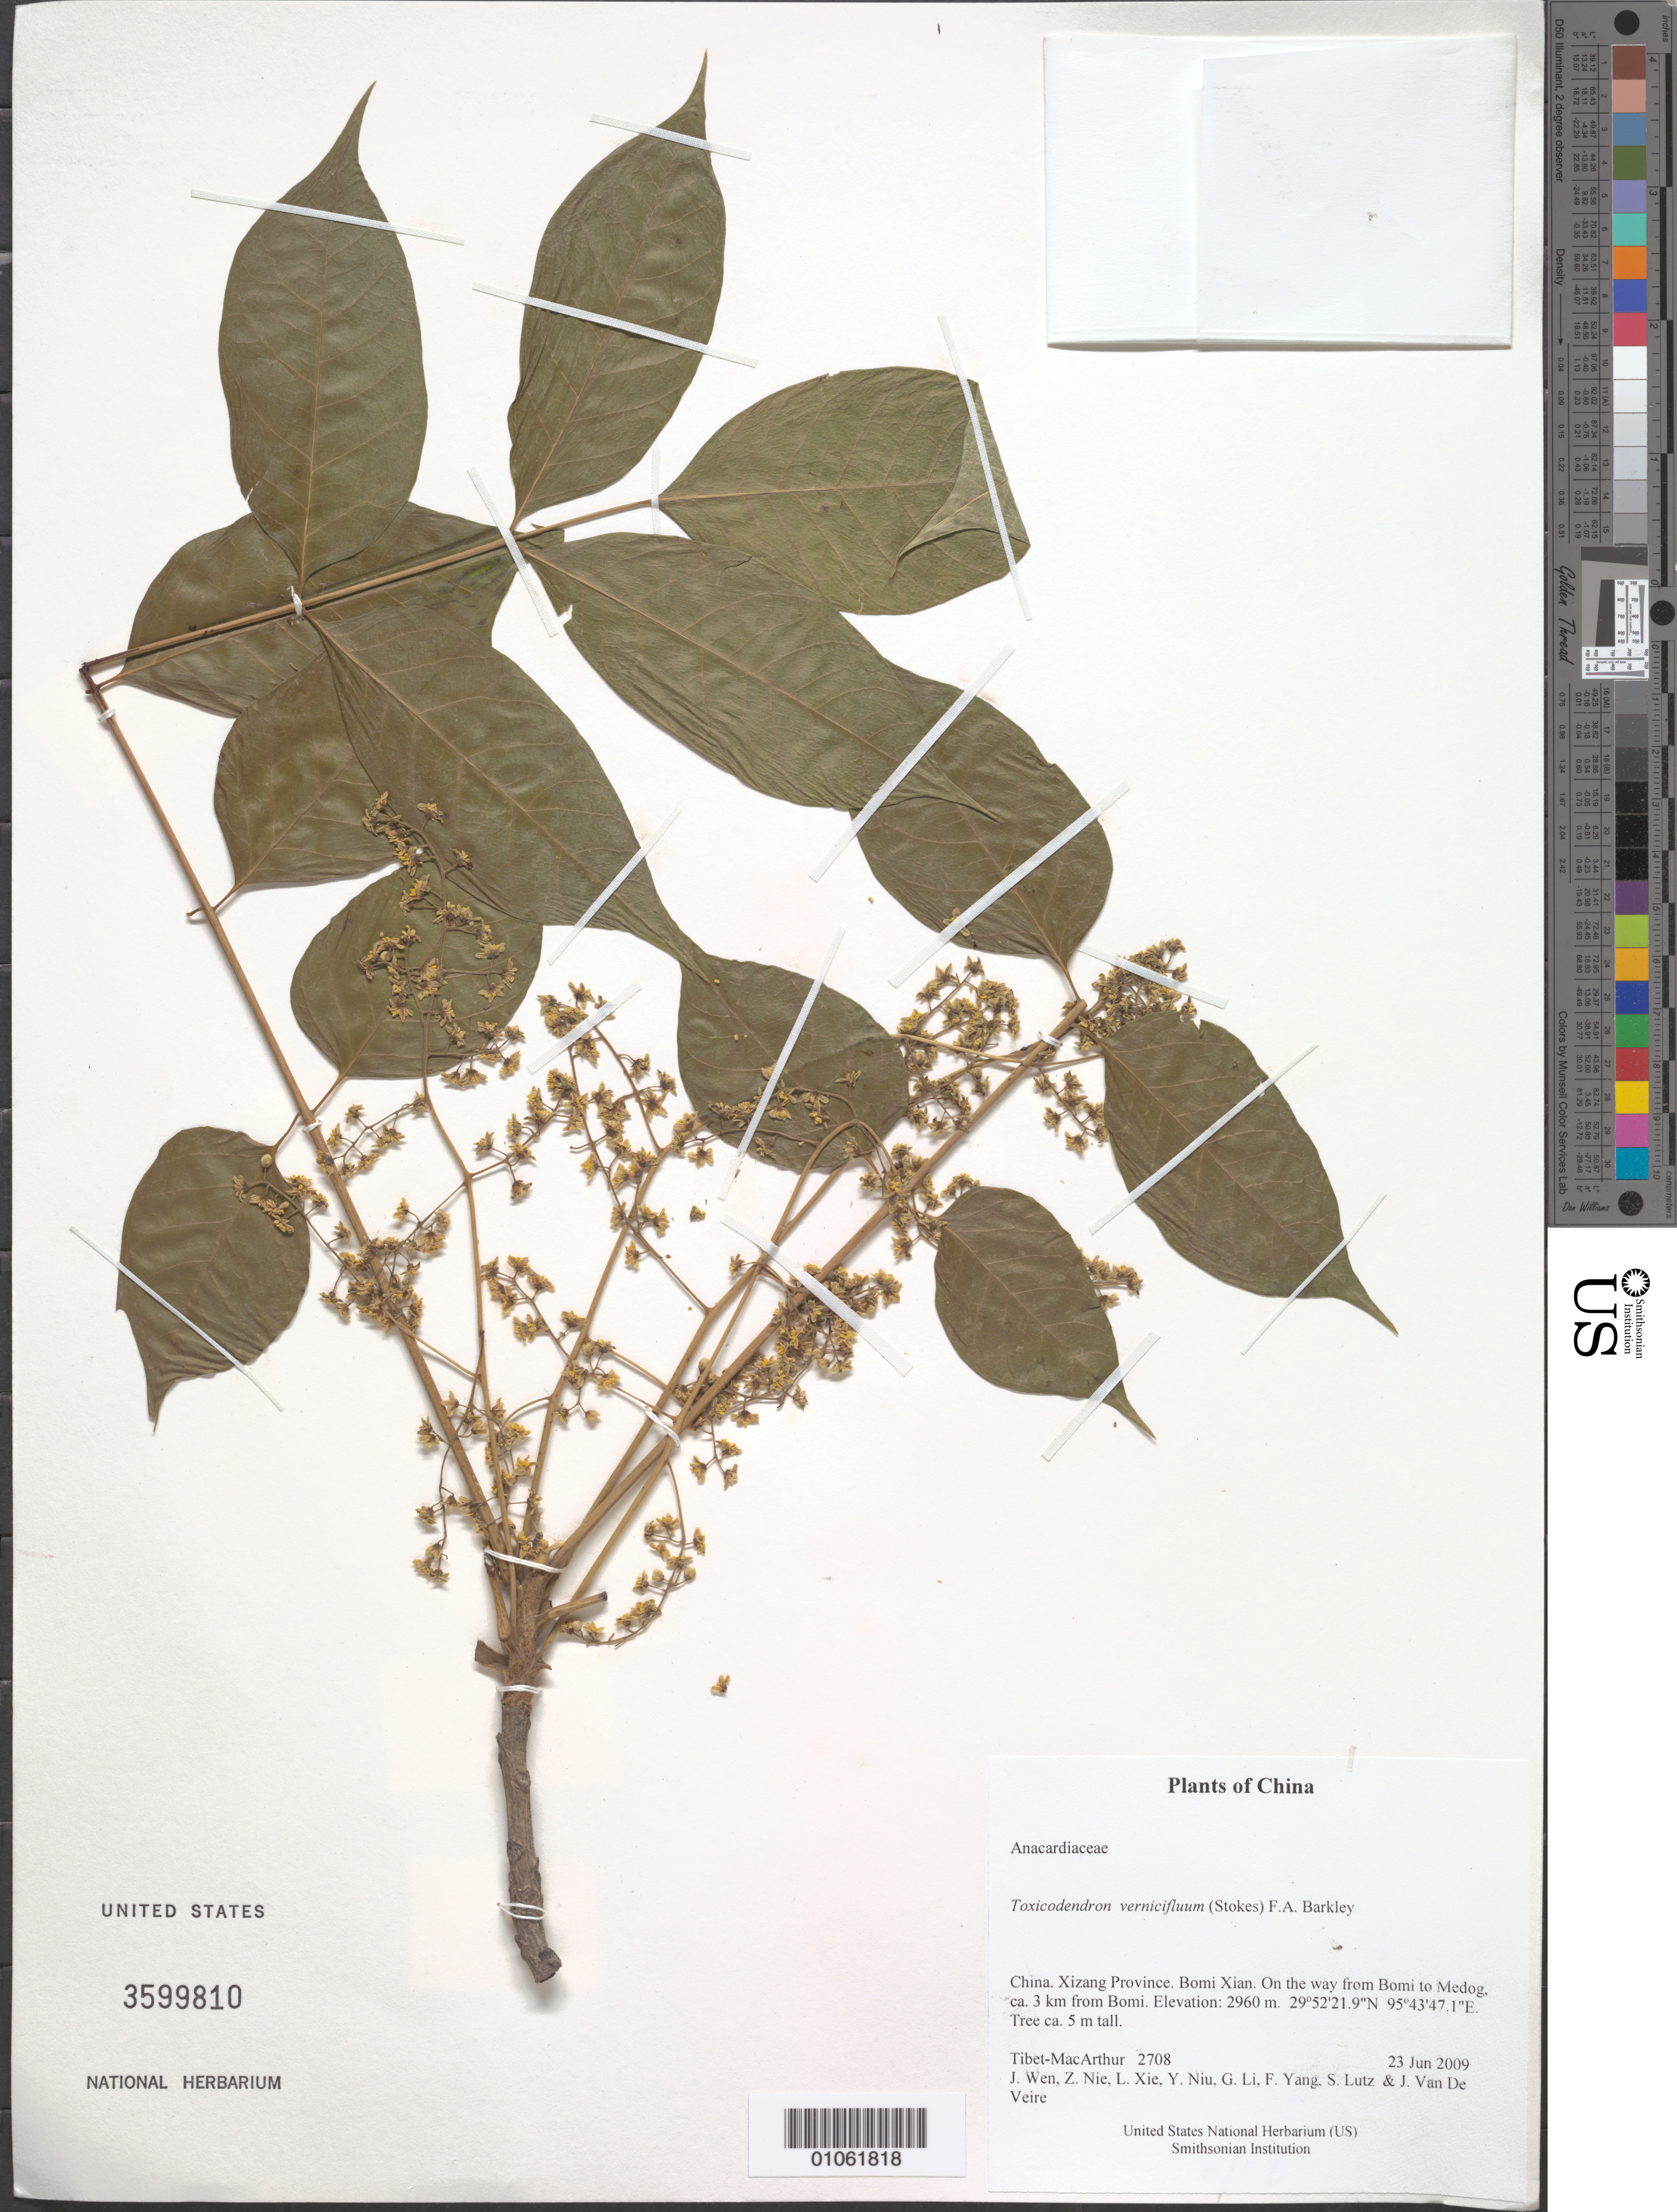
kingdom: Plantae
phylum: Tracheophyta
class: Magnoliopsida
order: Sapindales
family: Anacardiaceae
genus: Toxicodendron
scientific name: Toxicodendron vernicifluum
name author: (Stokes) F.A. Barkley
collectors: Tibet-MacArthur, J. Wen, Z. Nie, L. Xie, Y. Niu, G. Li, F. Yang, S. Lutz & J. Van De Veire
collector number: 2708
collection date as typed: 23 Jun 2009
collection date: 2009-06-23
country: China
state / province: Xizang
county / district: Bomi Xian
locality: On the way from Bomi to Medog, ca. 3 km from Bomi.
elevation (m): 2960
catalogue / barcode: US 3599810